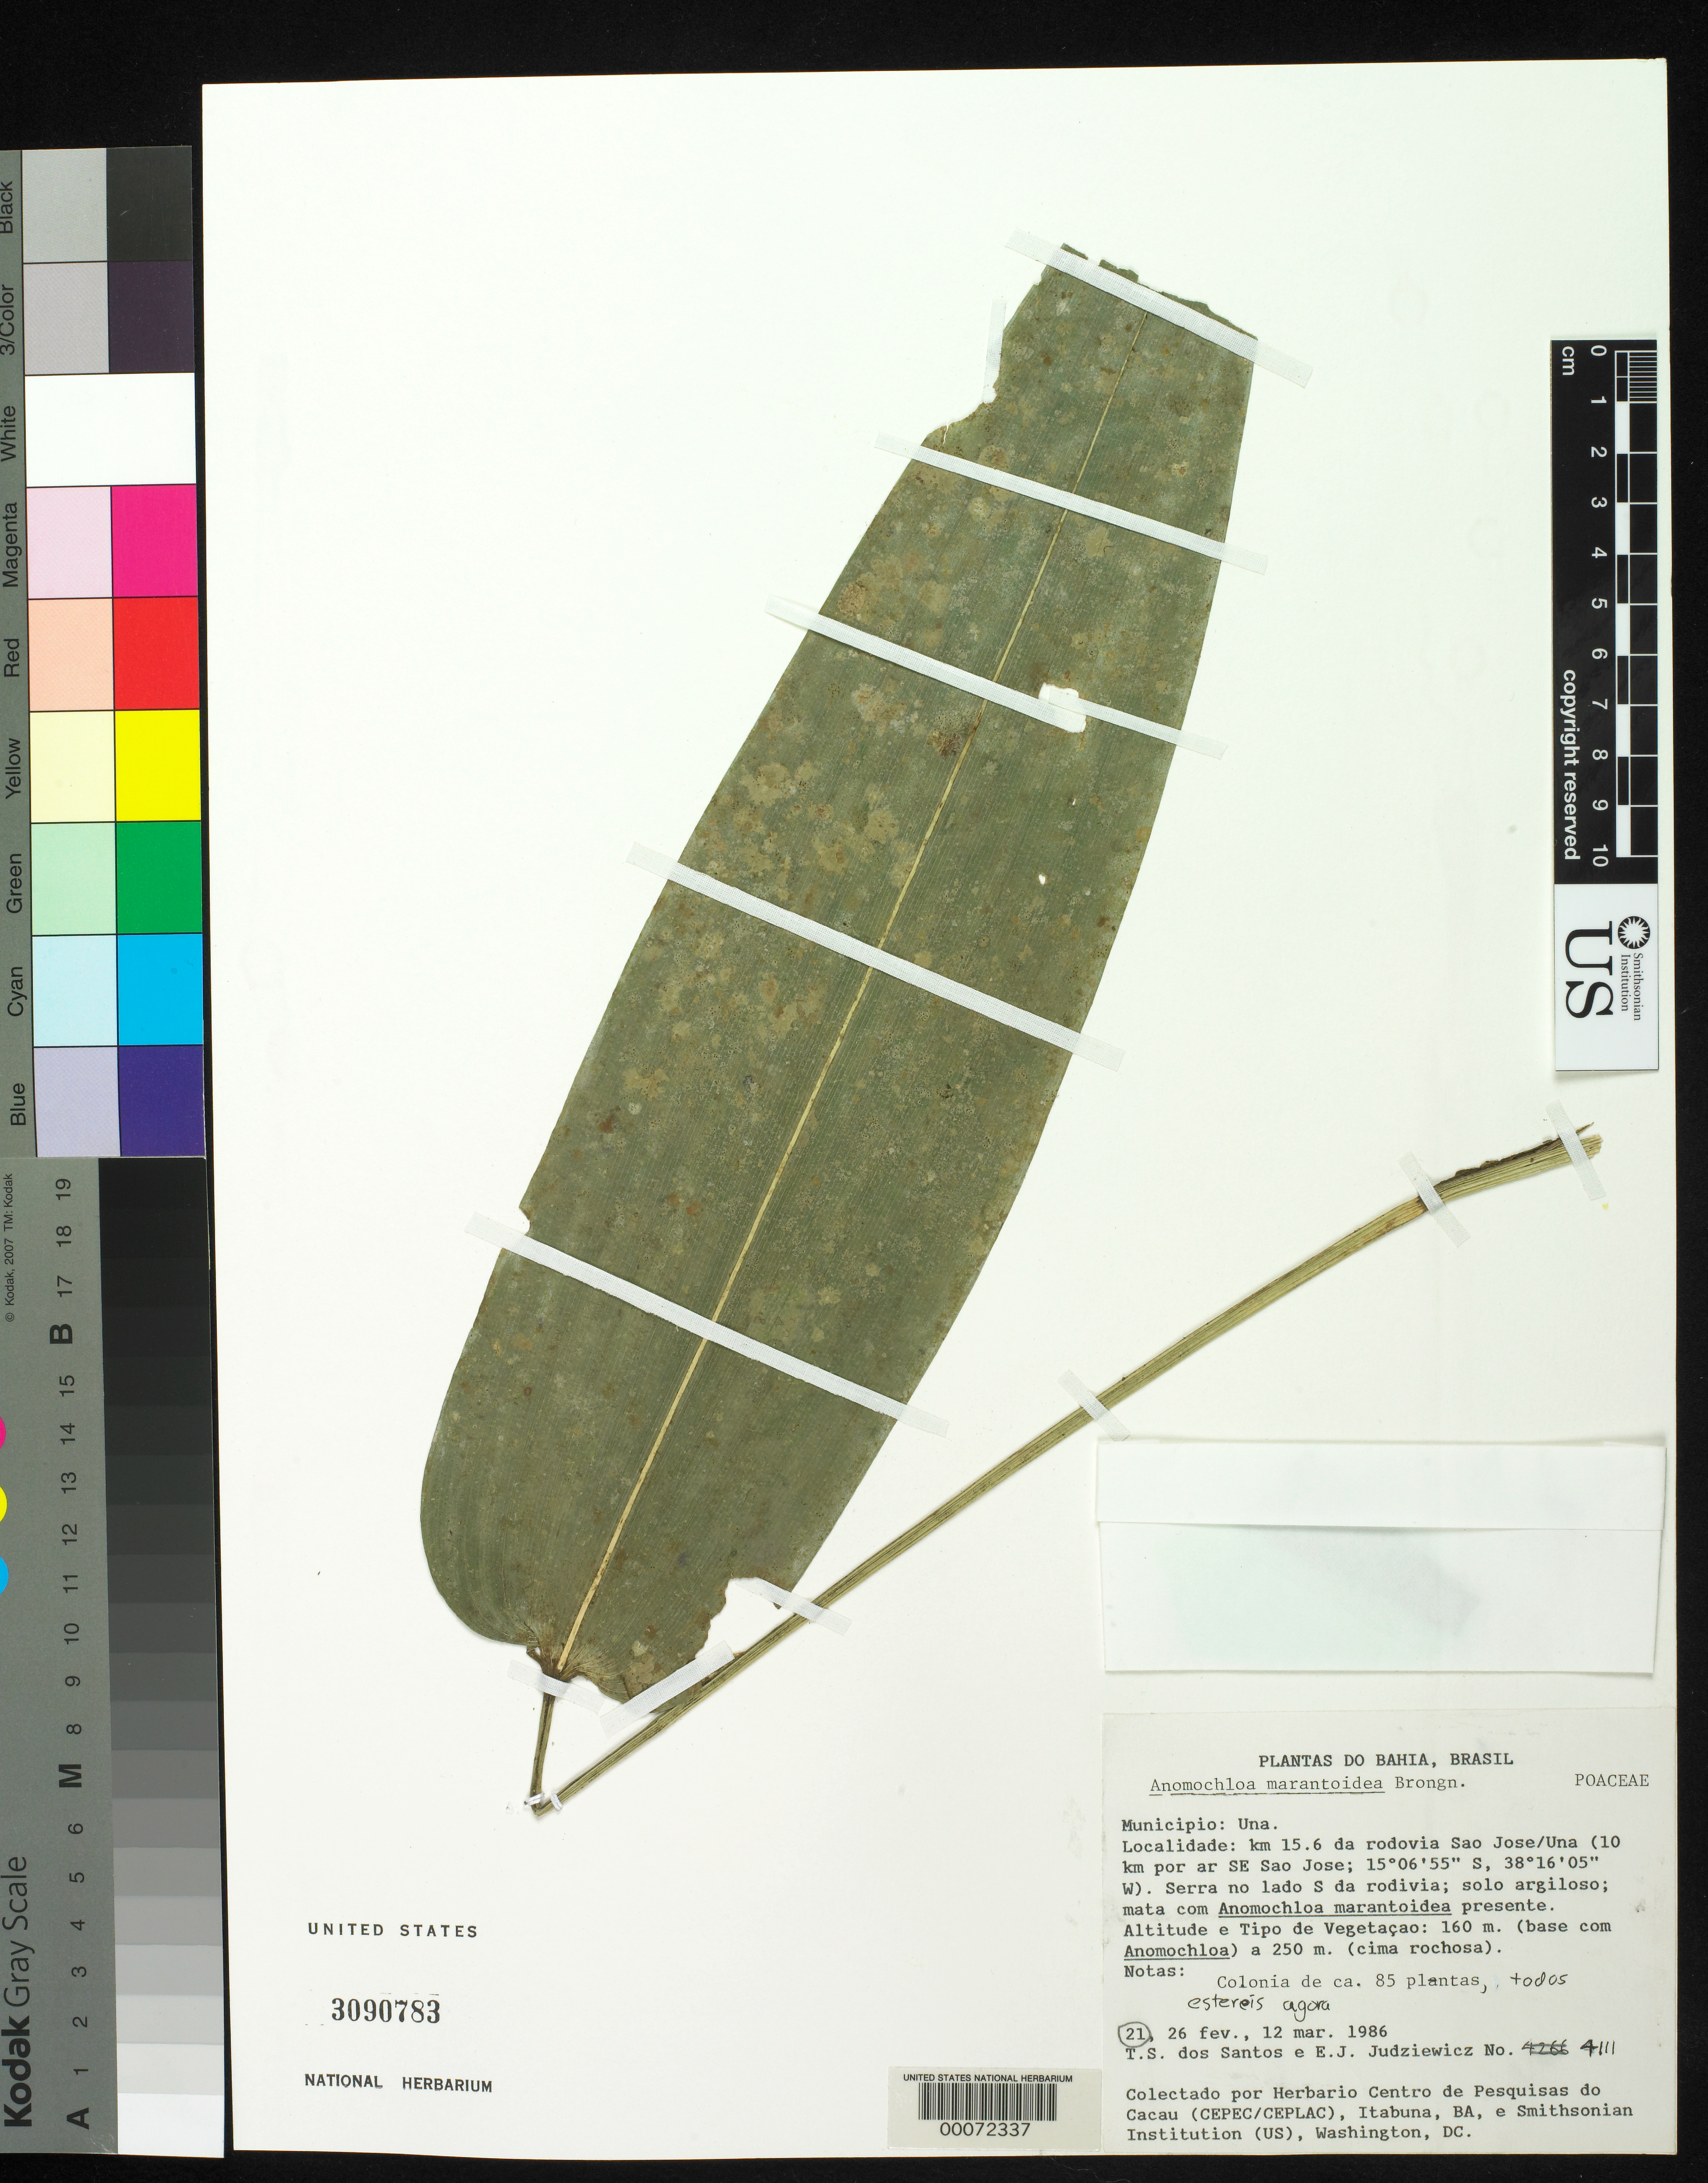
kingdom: Plantae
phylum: Tracheophyta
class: Liliopsida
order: Poales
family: Poaceae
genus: Anomochloa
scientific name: Anomochloa marantoidea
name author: Brongn.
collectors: T. S. Santos & E. J. Judziewicz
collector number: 4111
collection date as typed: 21 Feb 1986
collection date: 1986-02-21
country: Brazil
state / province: Bahia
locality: Una mun., 15.6 km rodovia sao/una, 10 km se of sao jose,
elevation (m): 160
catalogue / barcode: US 3090783